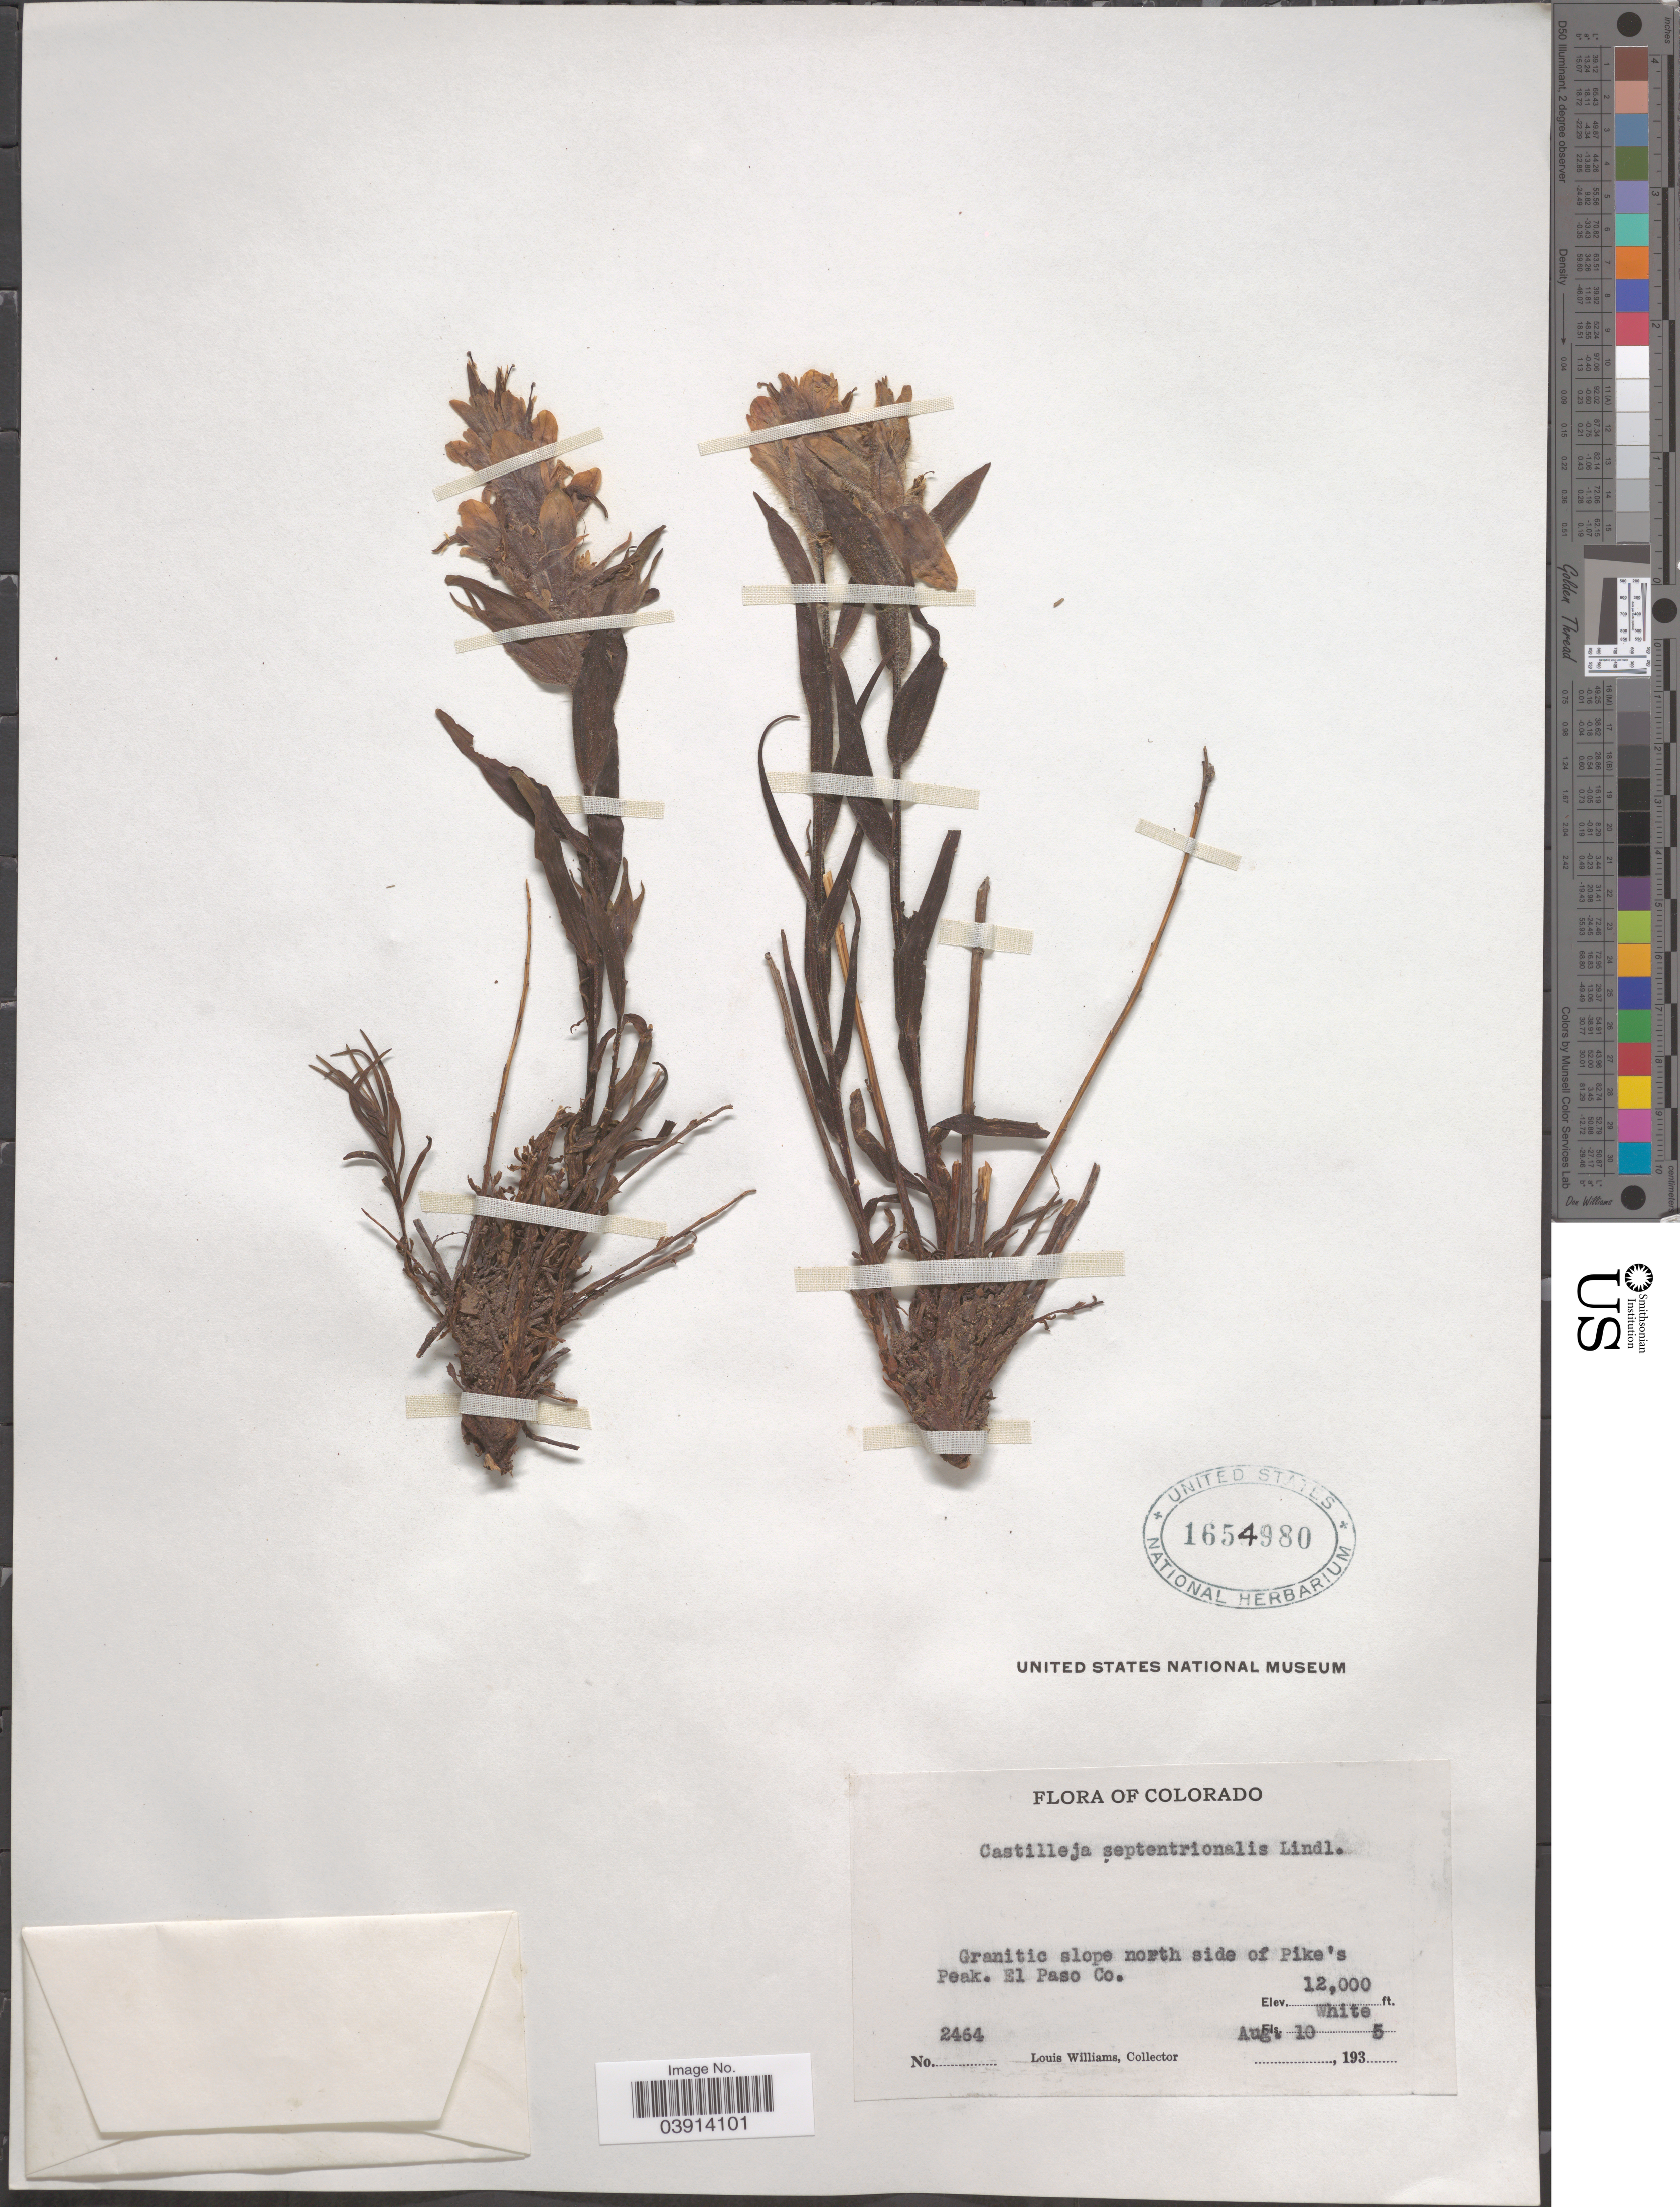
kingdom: Plantae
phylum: Tracheophyta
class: Magnoliopsida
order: Lamiales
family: Orobanchaceae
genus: Castilleja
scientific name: Castilleja septentrionalis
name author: Lindl.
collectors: L. G. Williams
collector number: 2464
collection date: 1935-08-10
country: United States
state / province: Colorado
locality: Granitic slope north side of Pike's Peak. El Paso Co.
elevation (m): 3658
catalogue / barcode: US 1654980